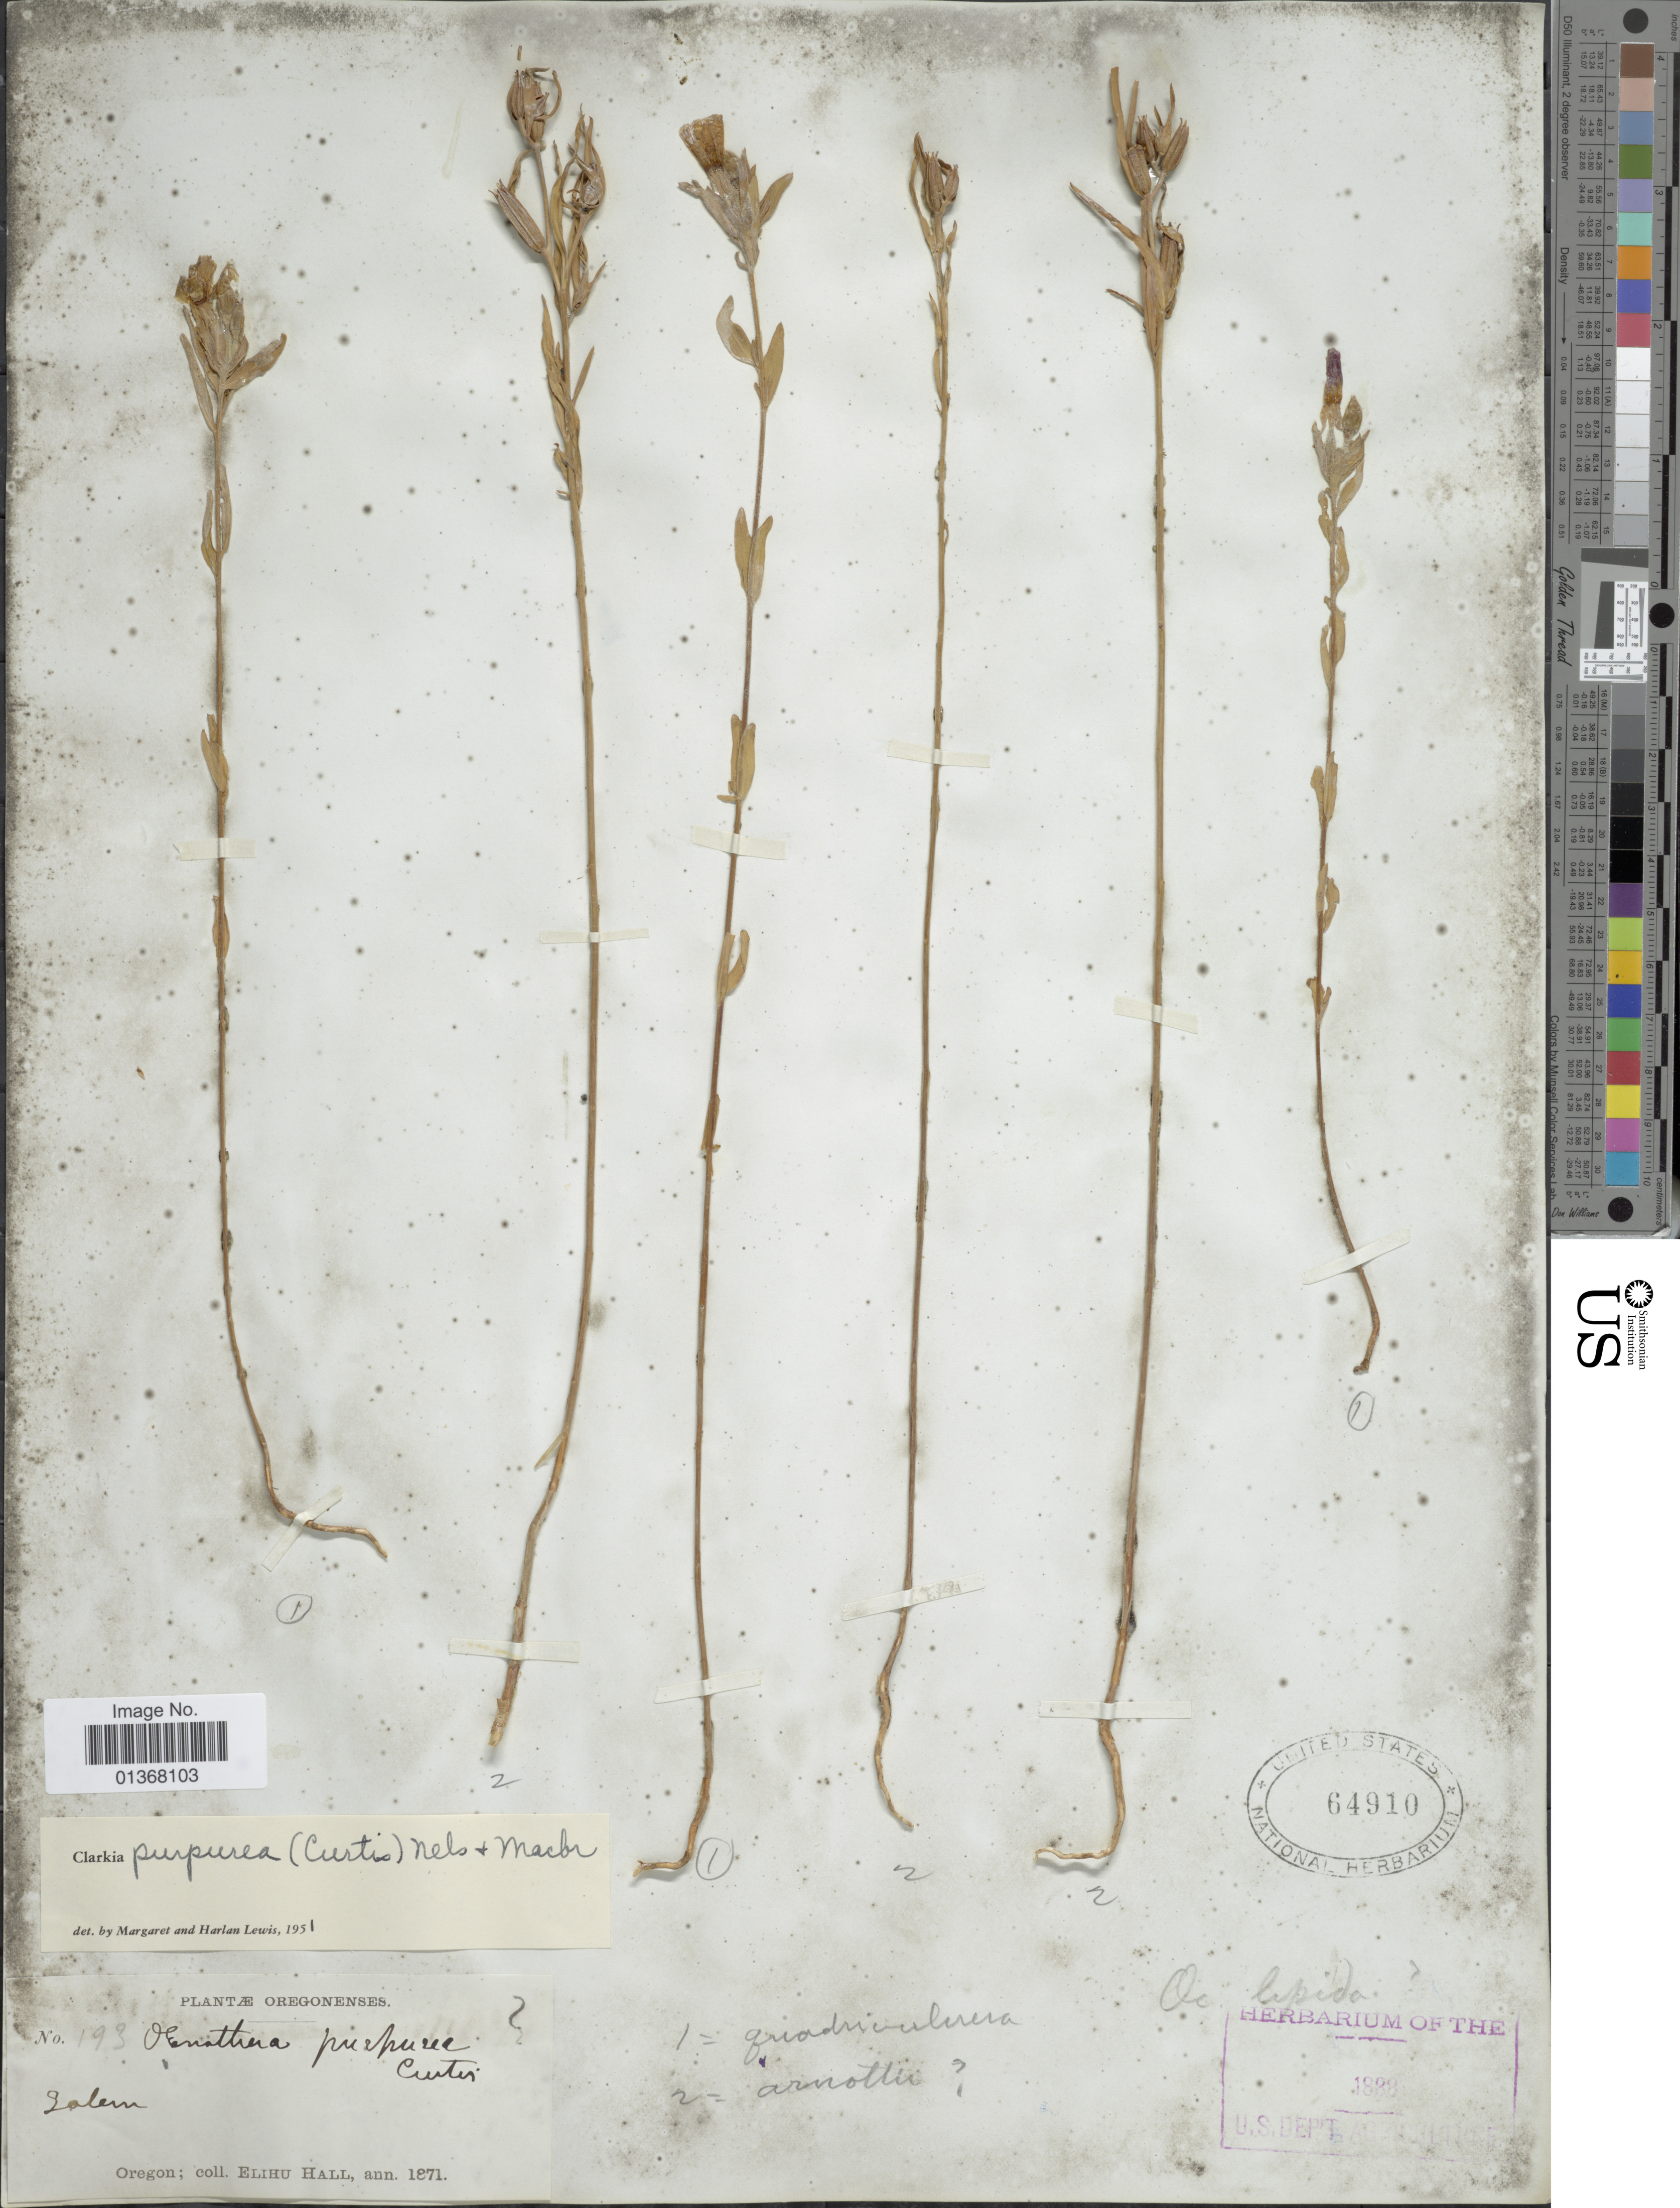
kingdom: Plantae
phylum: Tracheophyta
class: Magnoliopsida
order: Myrtales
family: Onagraceae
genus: Clarkia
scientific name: Clarkia pulchella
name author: Pursh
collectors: E. Hall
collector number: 193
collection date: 1871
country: United States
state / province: Oregon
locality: Salem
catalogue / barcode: US 64910